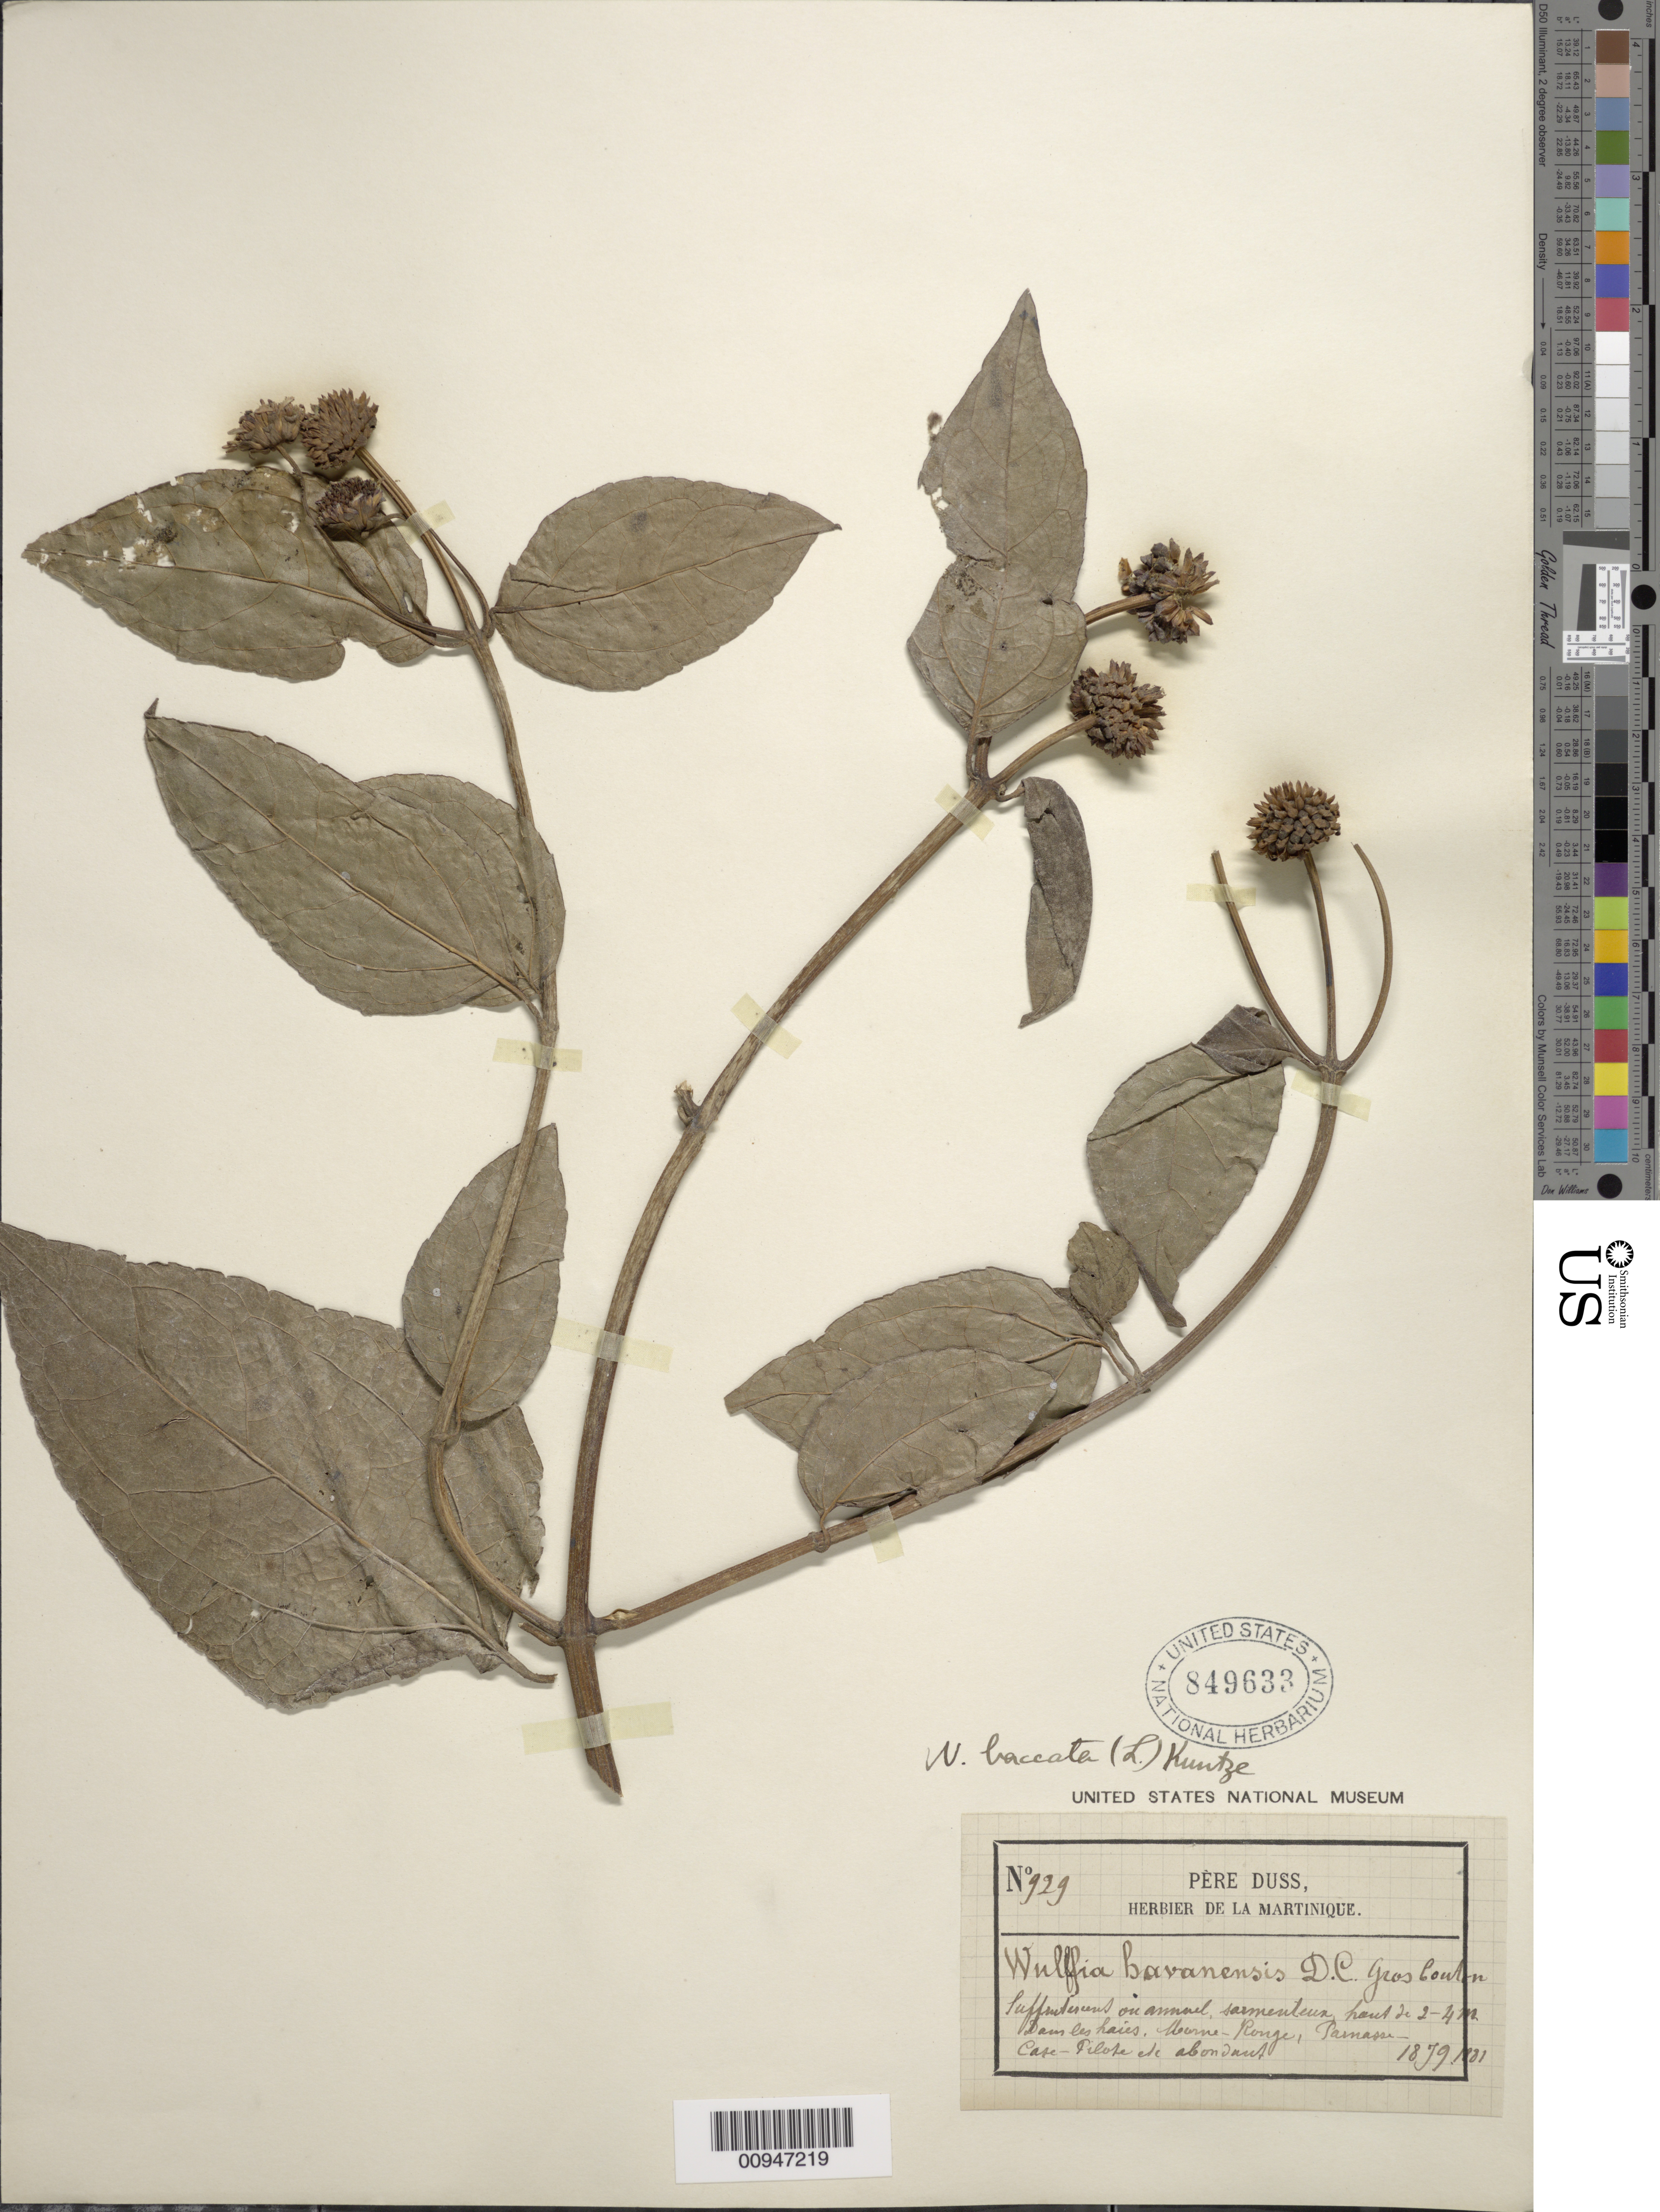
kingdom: Plantae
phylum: Tracheophyta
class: Magnoliopsida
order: Asterales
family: Asteraceae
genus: Wulffia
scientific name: Wulffia baccata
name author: (L. f.) Kuntze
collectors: Père Duss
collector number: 929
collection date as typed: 1879 to -- --- 1901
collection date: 1879/1901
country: Martinique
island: Martinique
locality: Morne Rouge, "..." Case Pilote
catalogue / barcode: US 849633